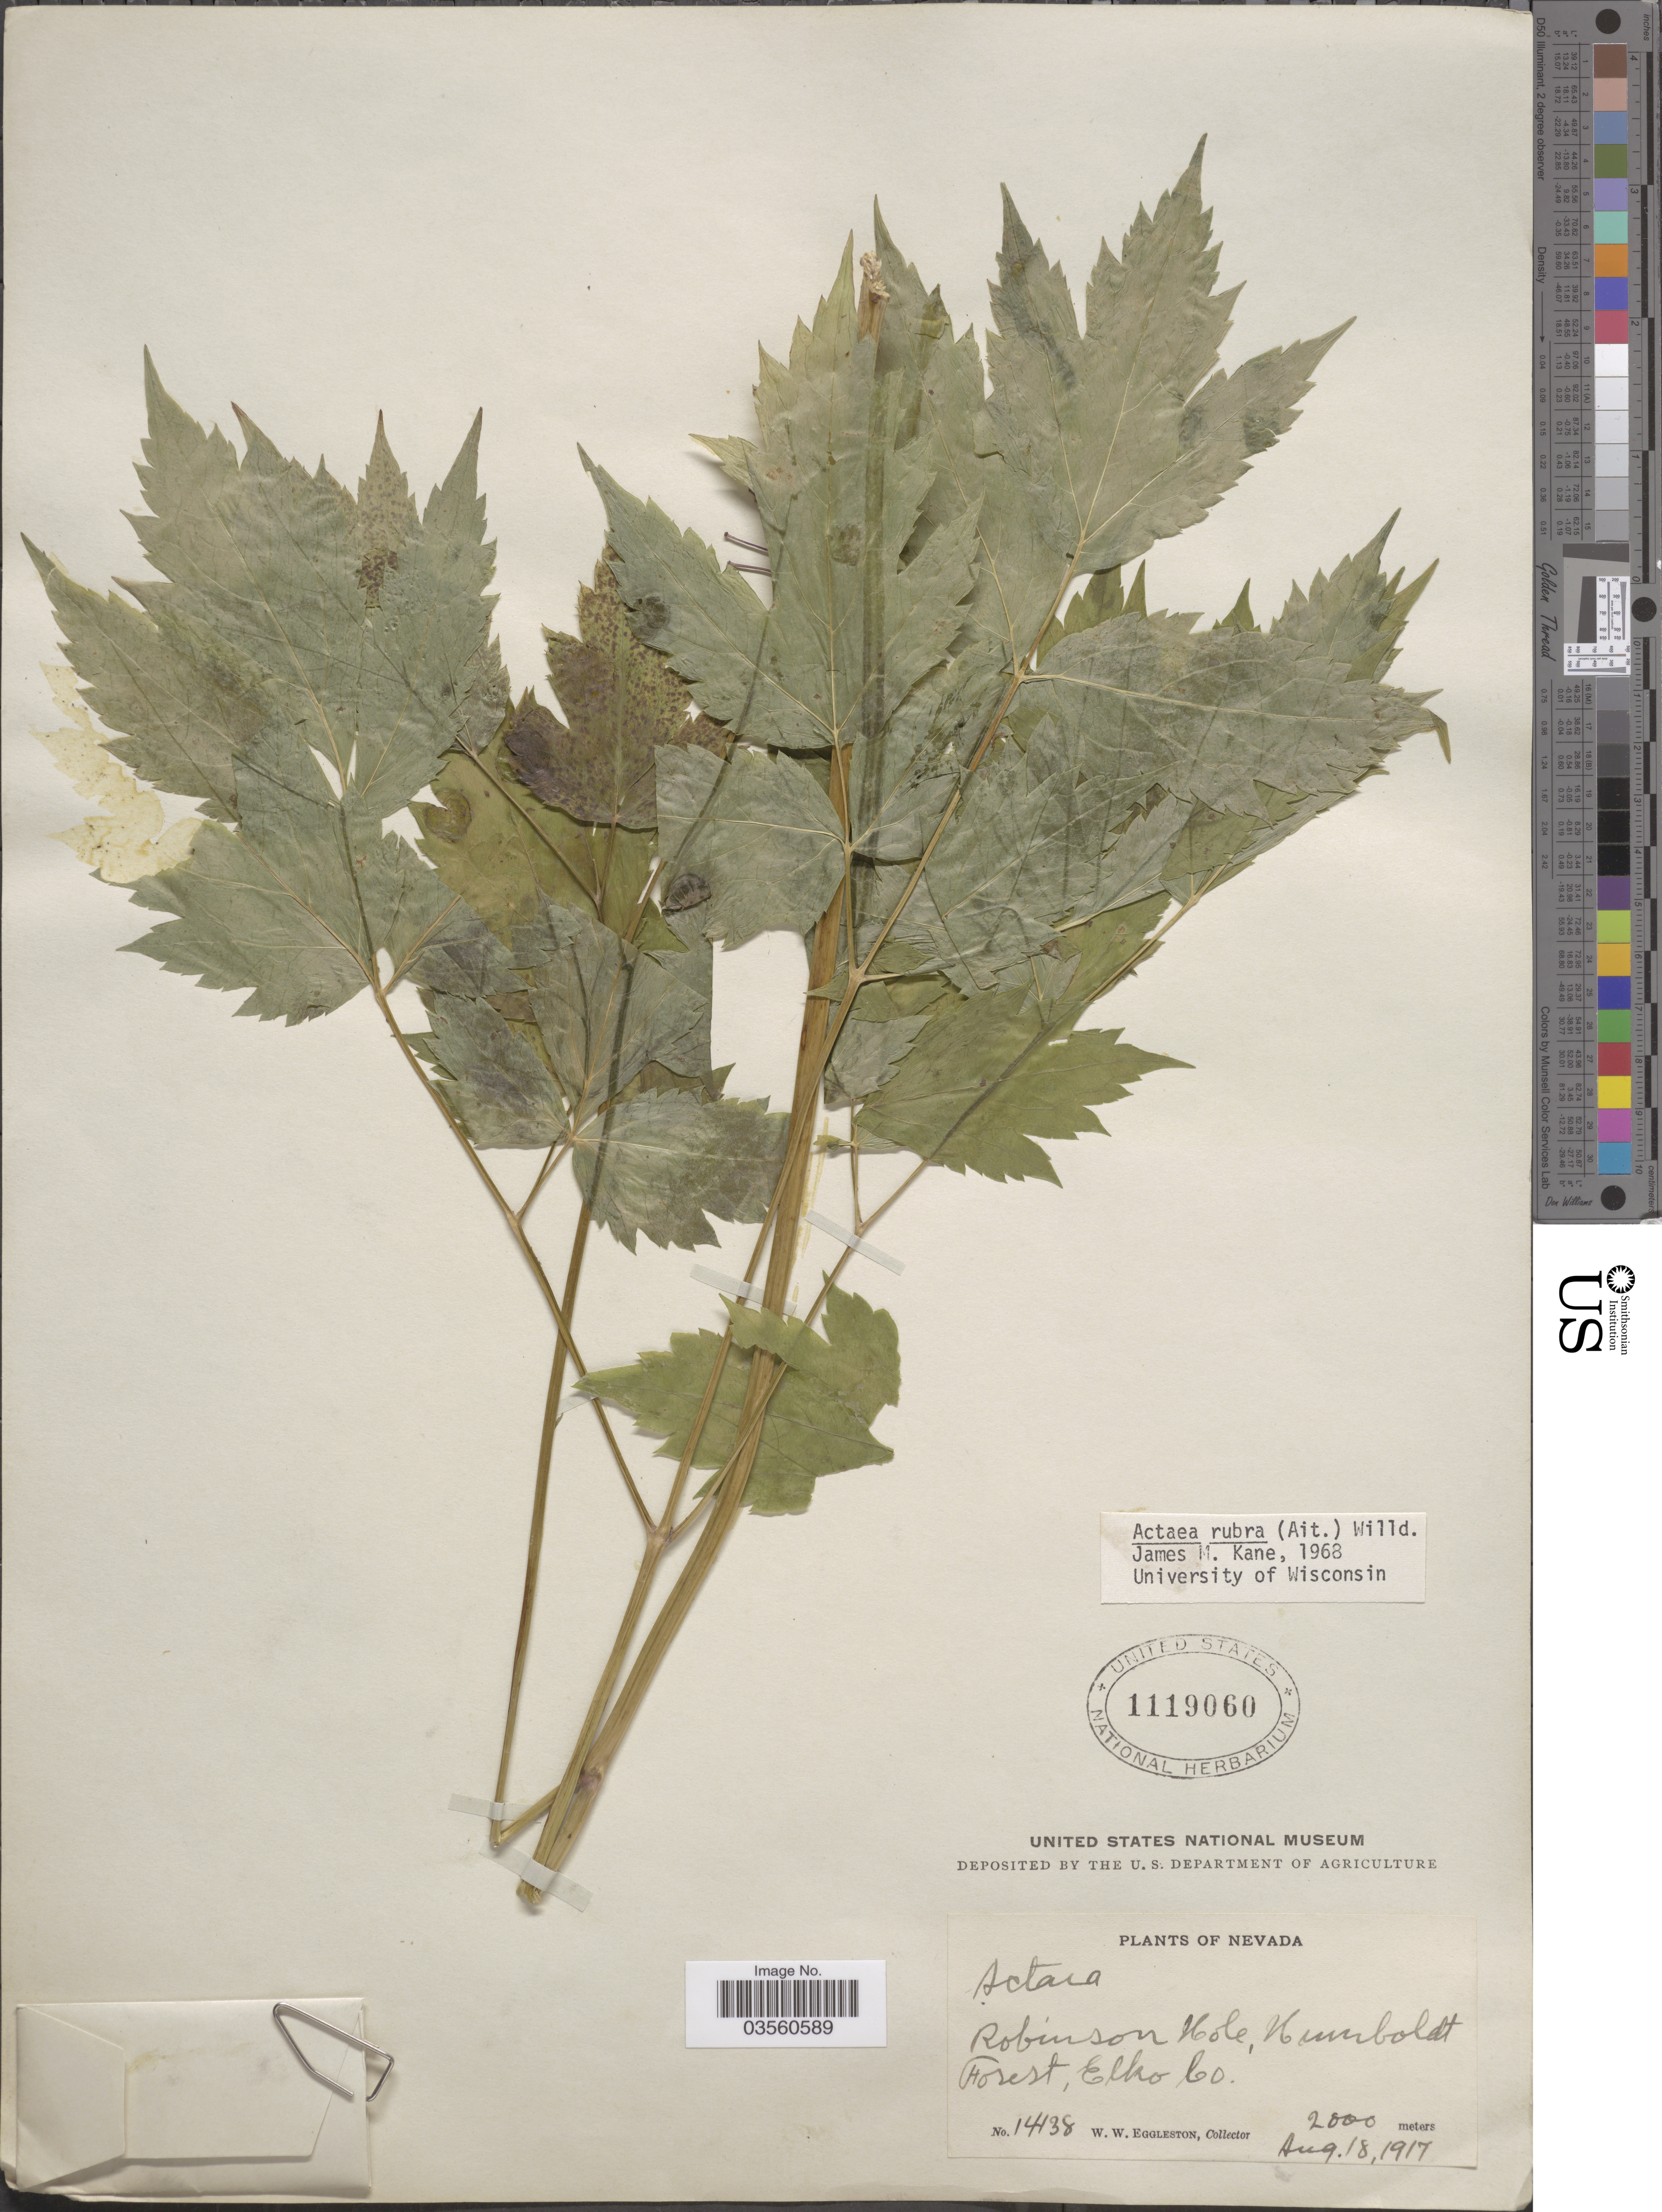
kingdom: Plantae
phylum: Tracheophyta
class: Magnoliopsida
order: Ranunculales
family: Ranunculaceae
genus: Actaea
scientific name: Actaea rubra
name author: (Aiton) Willd.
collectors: W. W. Eggleston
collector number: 14438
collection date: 1917-08-18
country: United States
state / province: Nevada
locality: Robinson Hole, Humboldt Forest, Elko Co.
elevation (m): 2000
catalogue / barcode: US 1119060